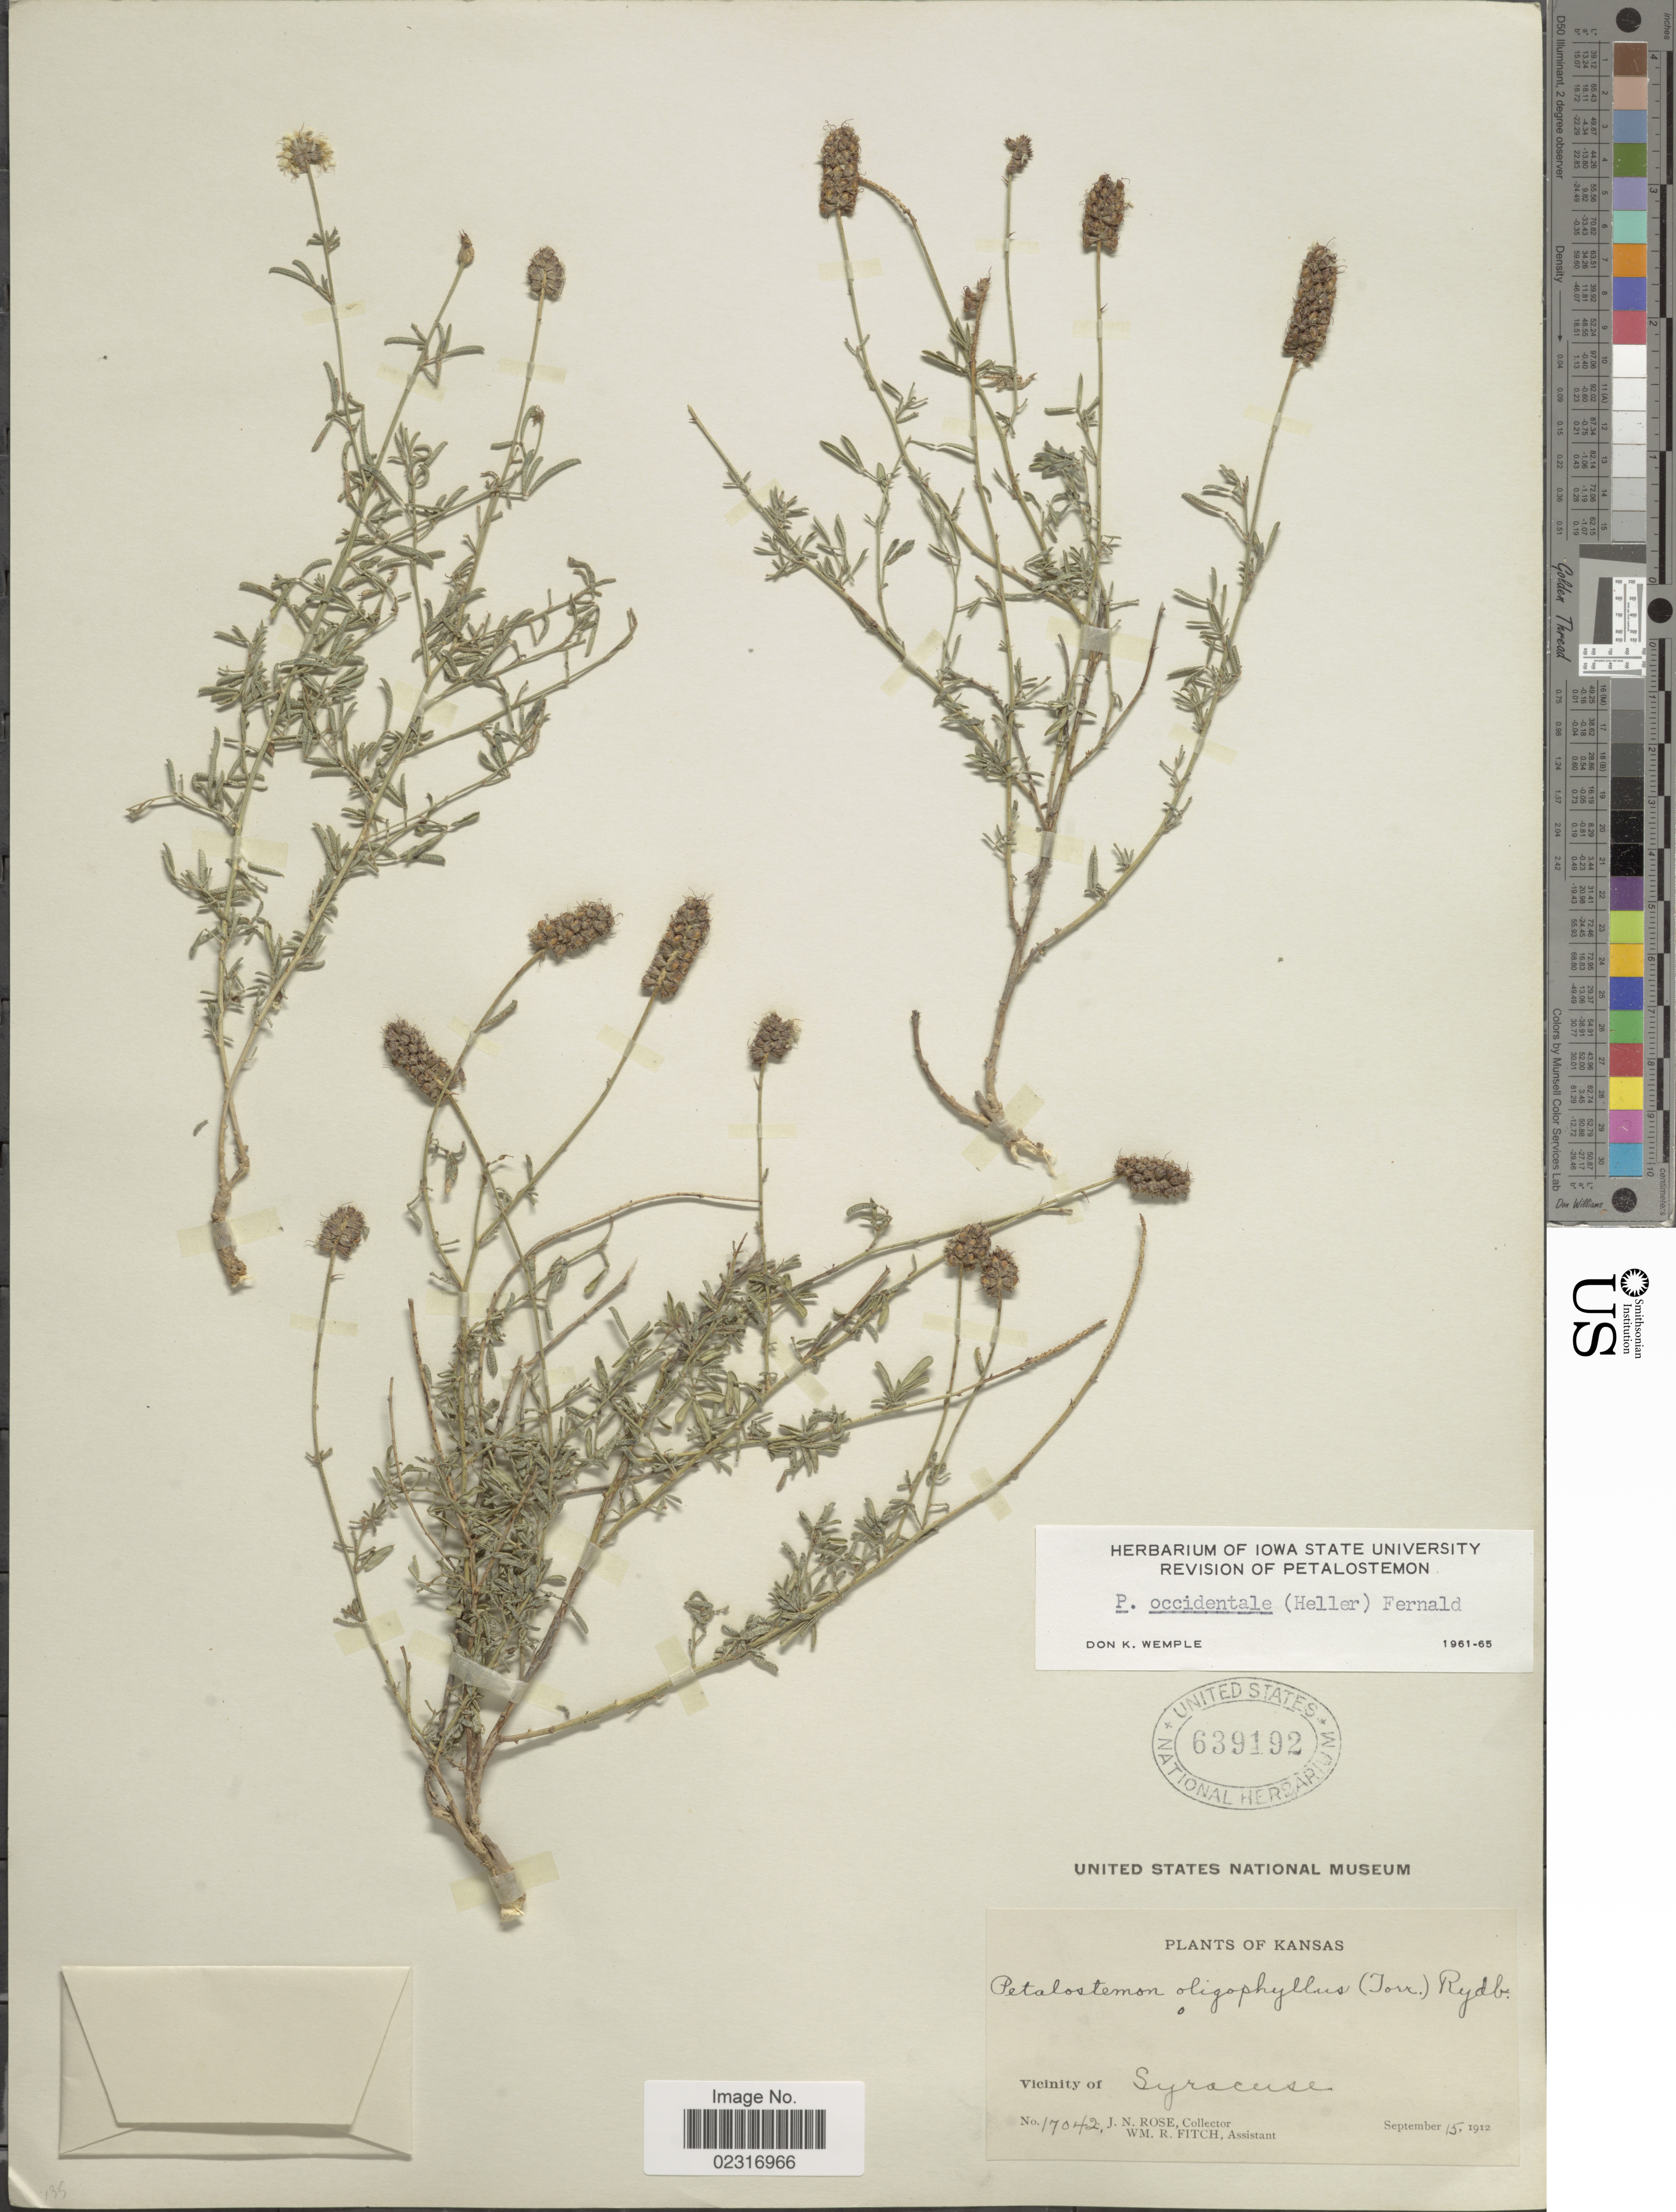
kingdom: Plantae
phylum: Tracheophyta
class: Magnoliopsida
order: Fabales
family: Fabaceae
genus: Dalea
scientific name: Dalea candida var. oligophylla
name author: (Torr) Shinners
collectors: J. N. Rose & W. R. Fitch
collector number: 17042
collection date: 1912-09-15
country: United States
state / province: Kansas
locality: Vicinity of Syracuse.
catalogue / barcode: US 639192